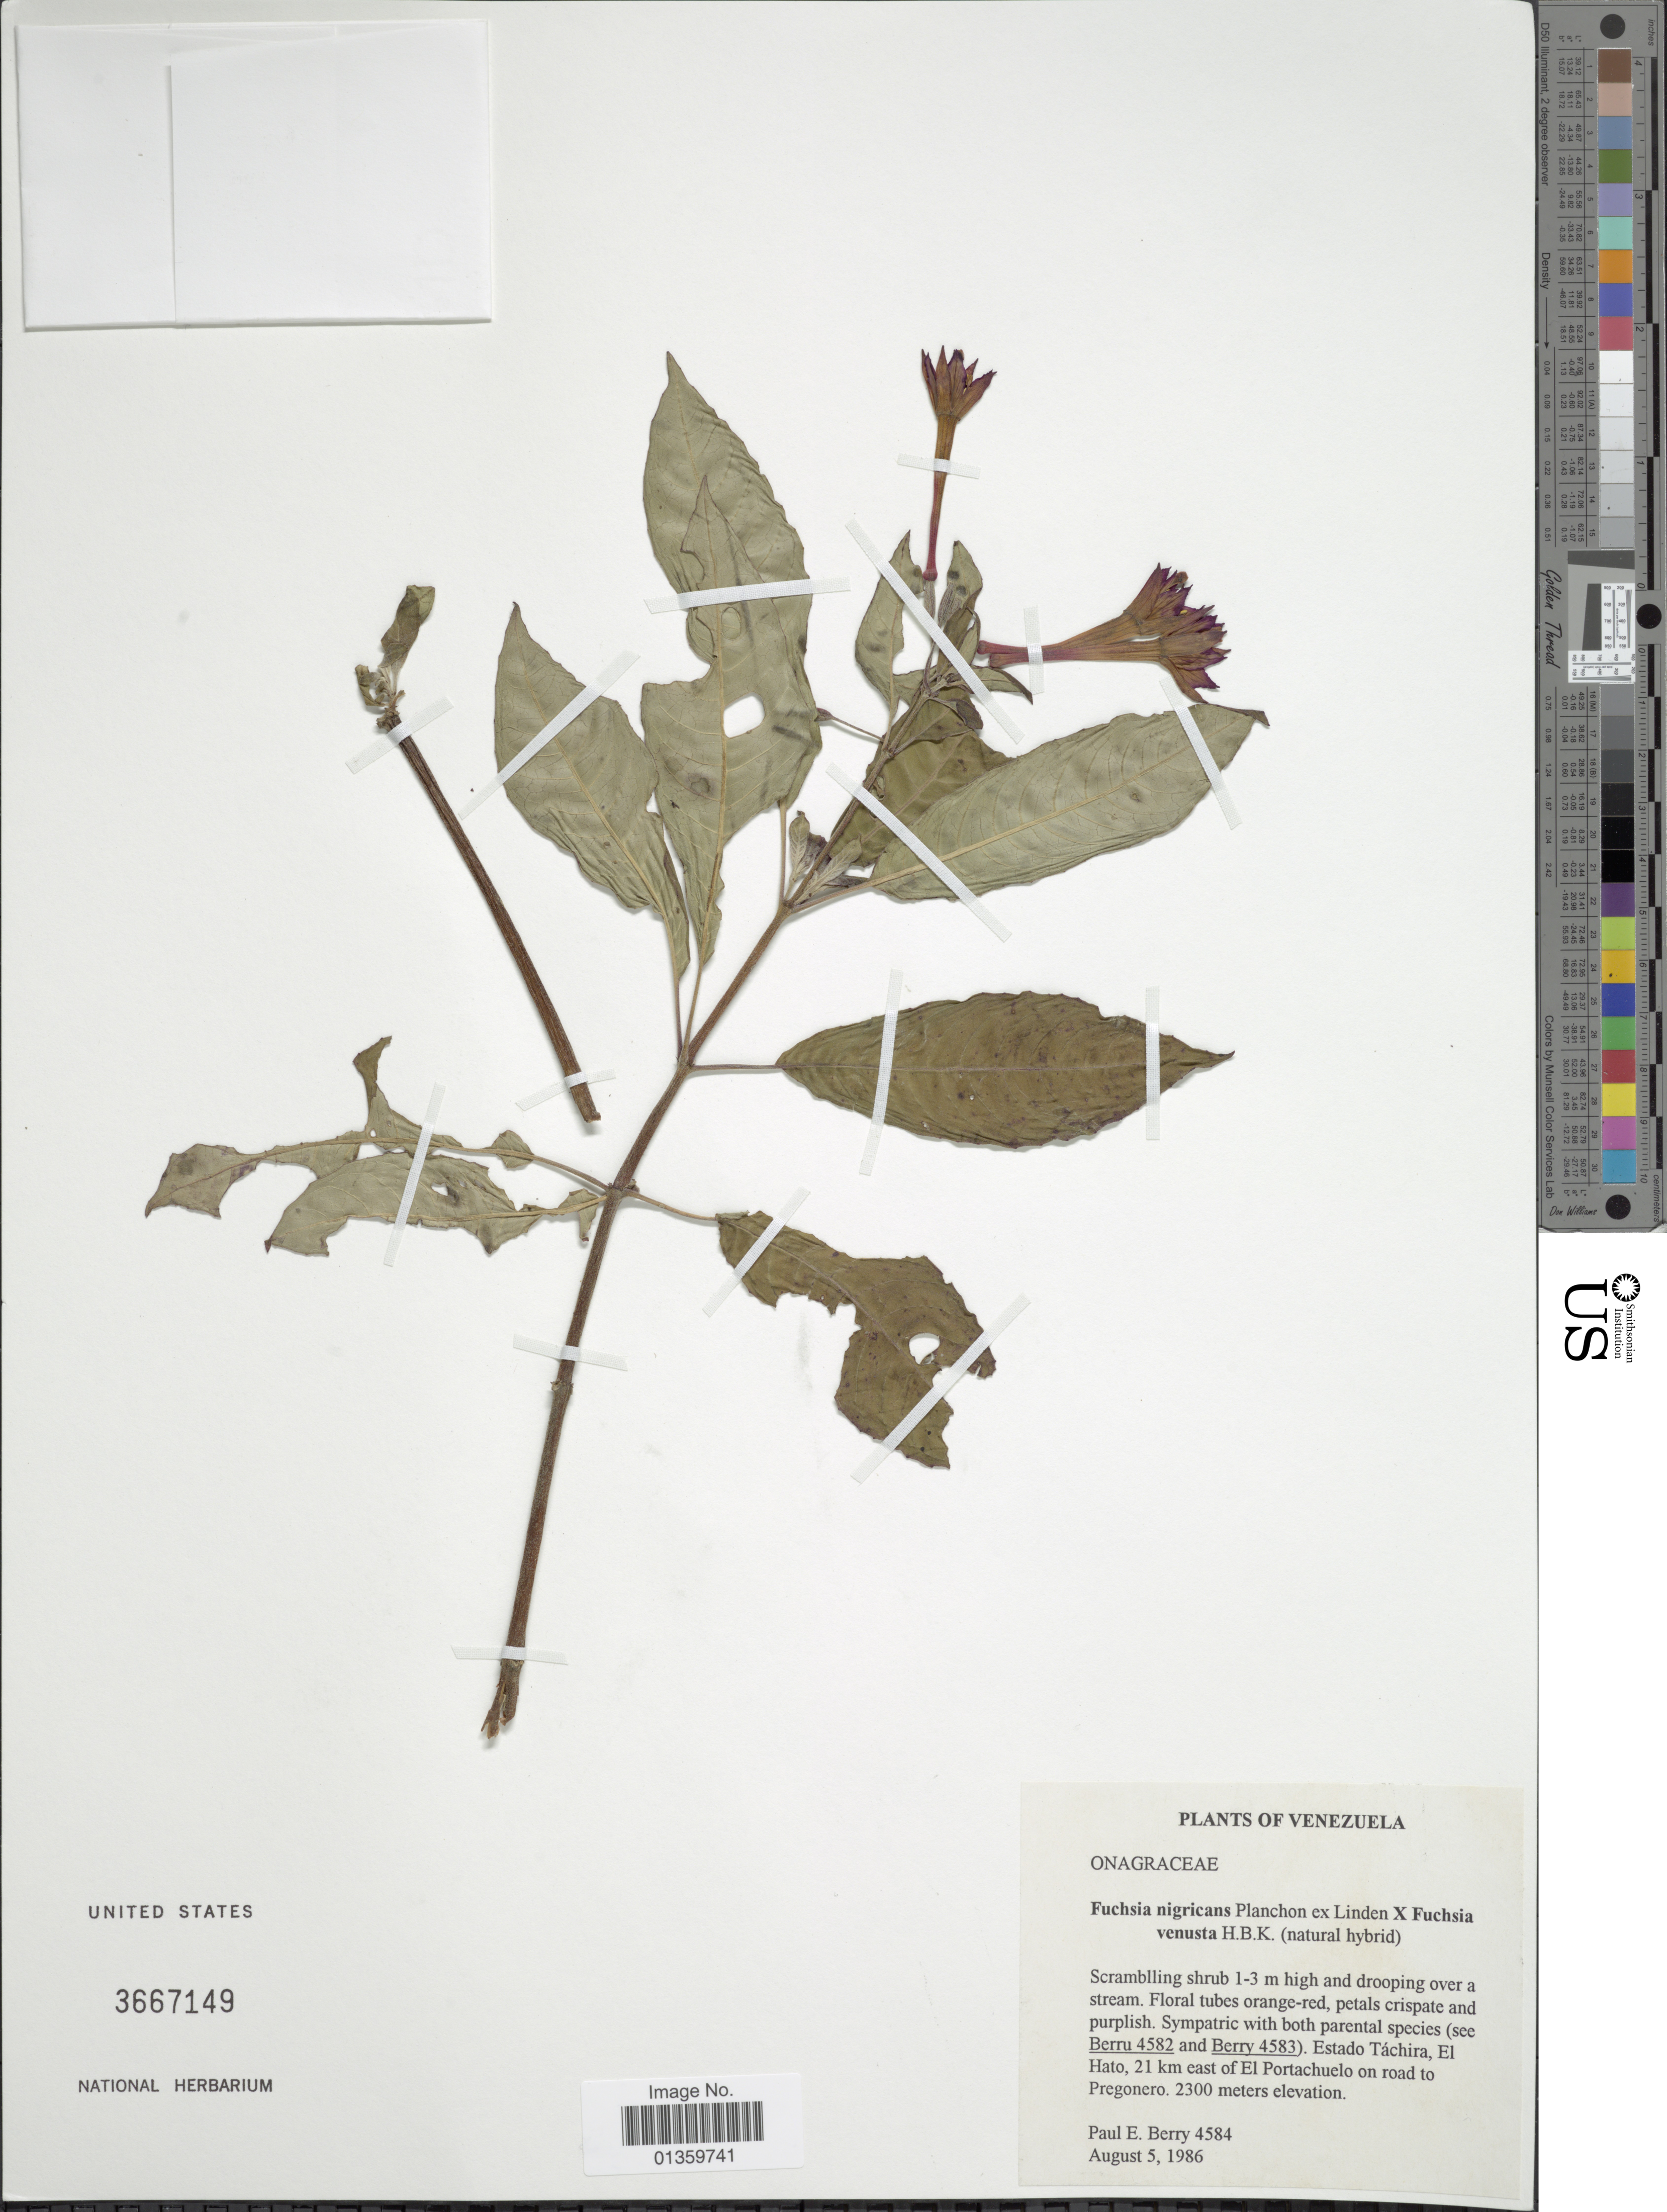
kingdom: Plantae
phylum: Tracheophyta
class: Magnoliopsida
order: Myrtales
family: Onagraceae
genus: Fuchsia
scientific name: Fuchsia nigricans x F. venusta Kunth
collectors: P. E. Berry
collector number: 4854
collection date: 1986-08-05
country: Venezuela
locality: Estado Táchira, El Hato, 21 km east of El Portachuelo on road to Pregonero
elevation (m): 2300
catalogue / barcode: US 3667149